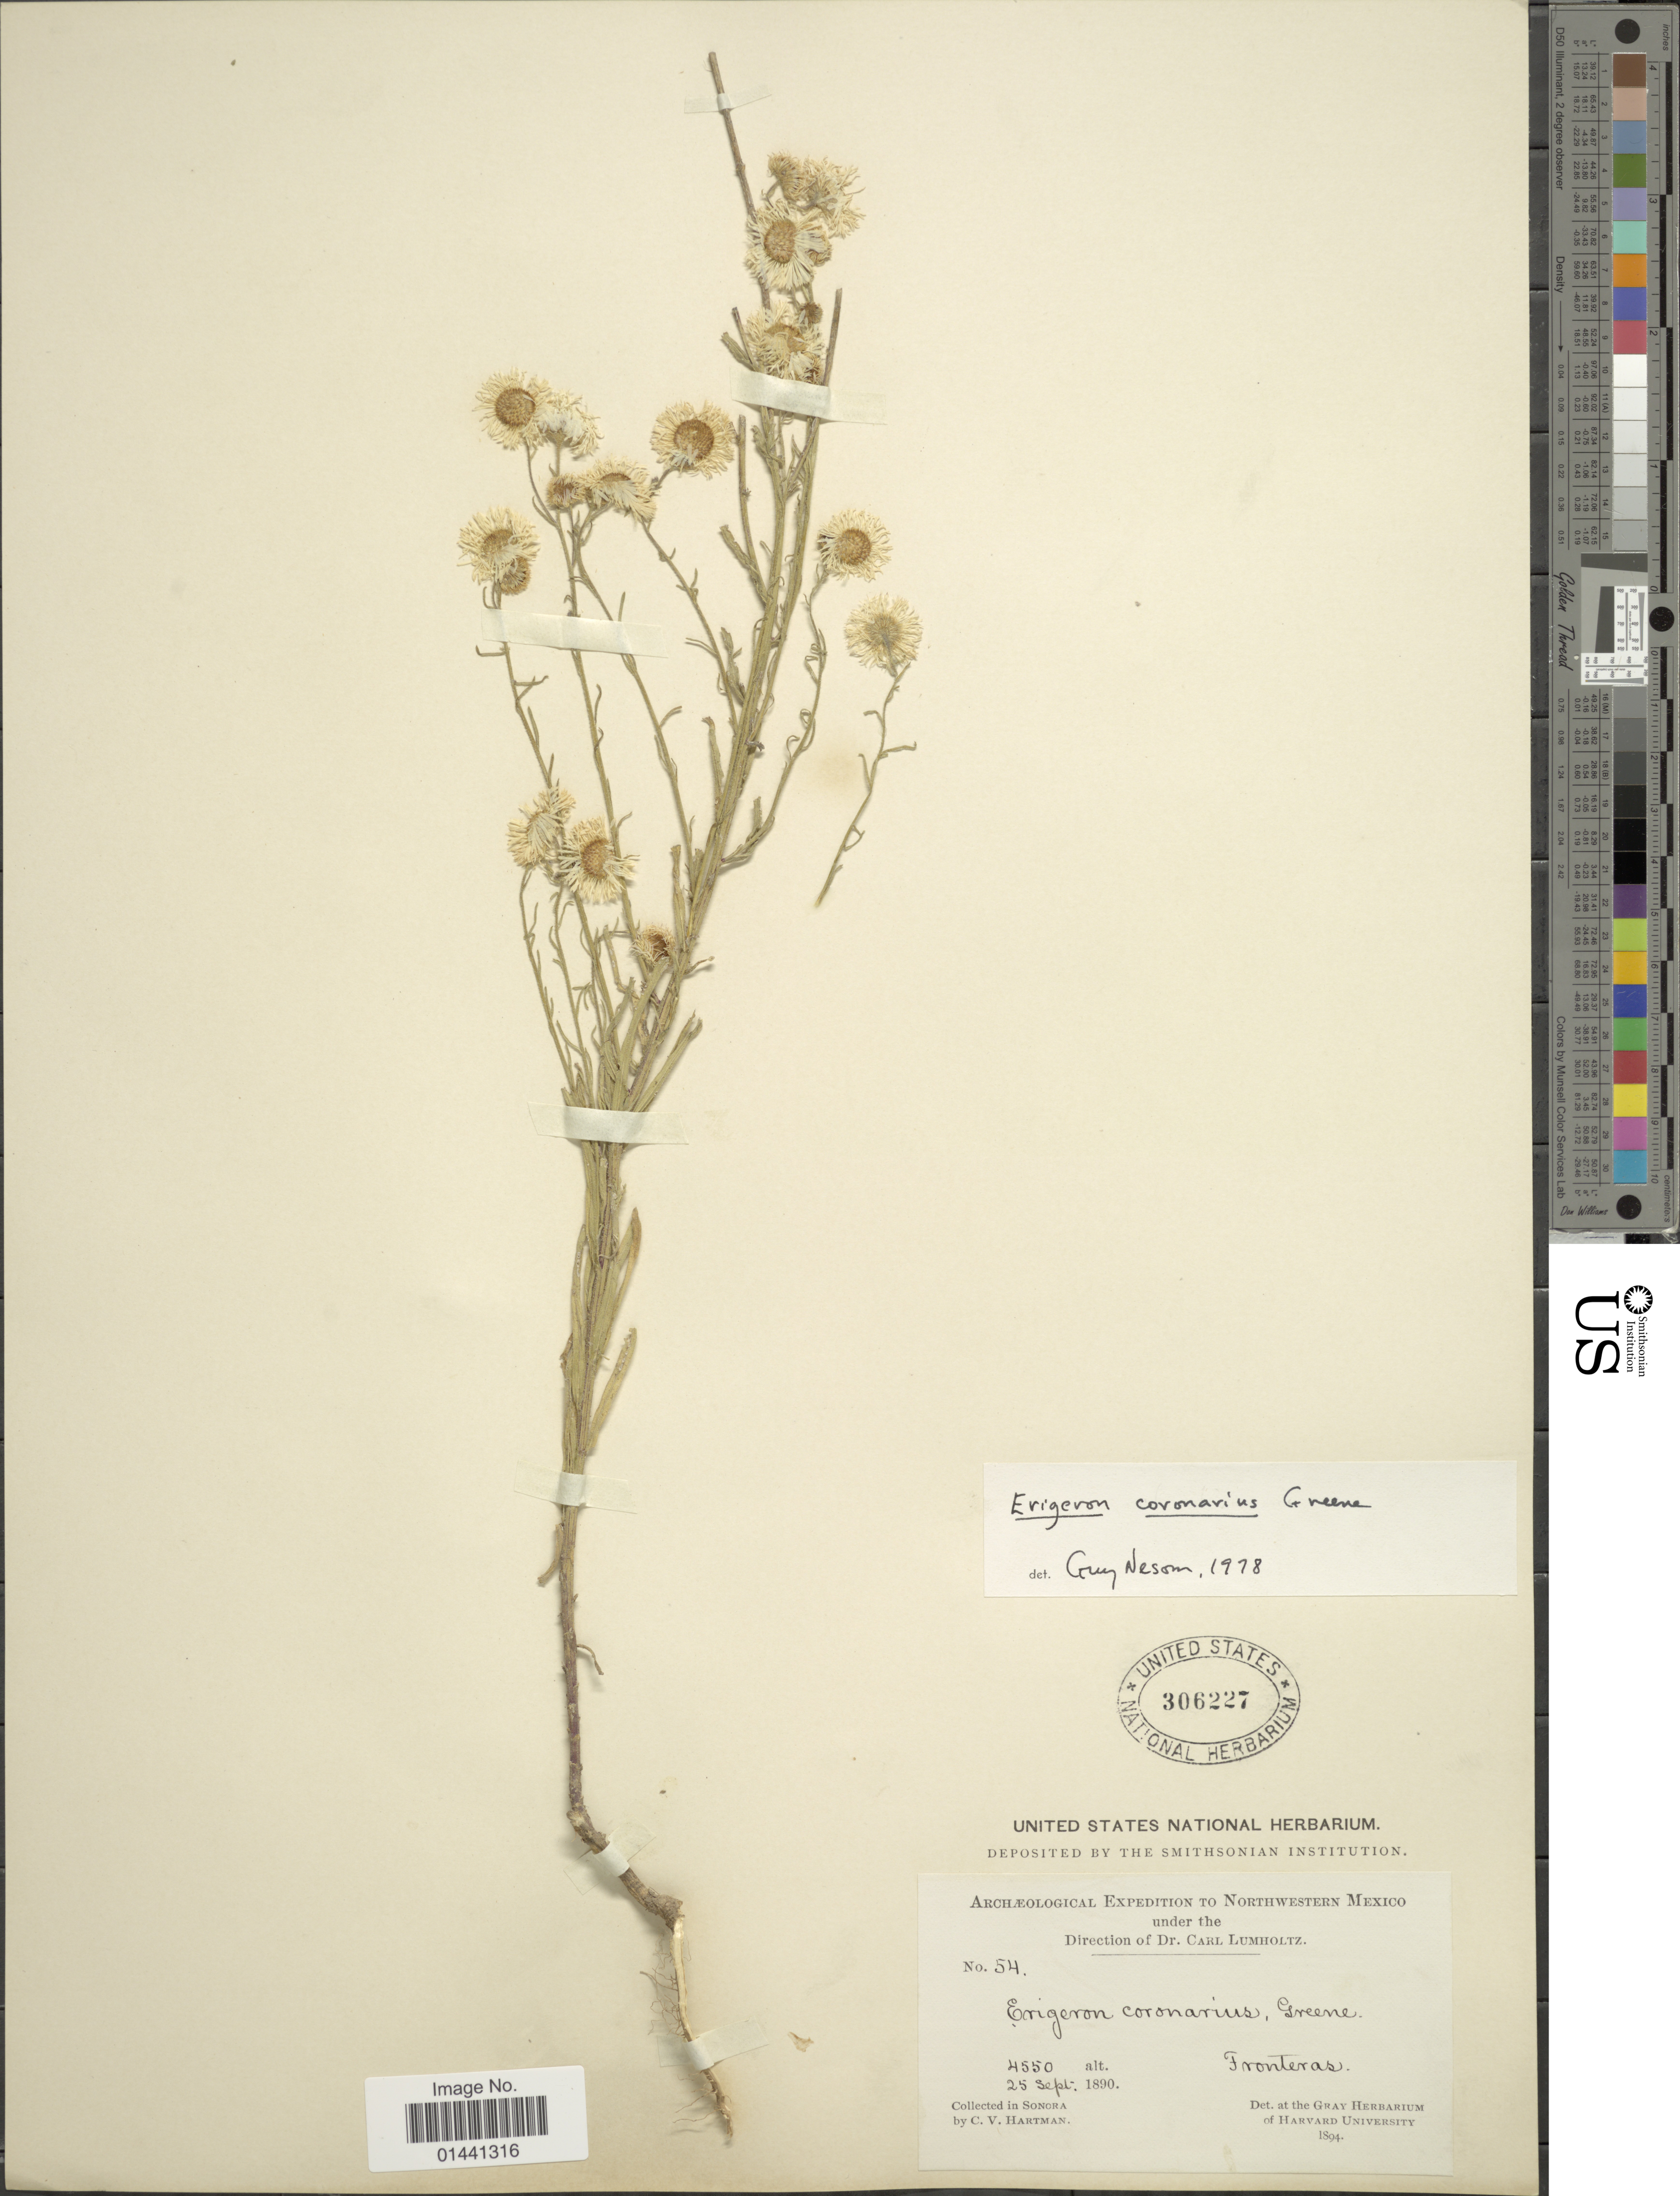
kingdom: Plantae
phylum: Tracheophyta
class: Magnoliopsida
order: Asterales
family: Asteraceae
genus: Erigeron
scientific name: Erigeron coronarius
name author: Greene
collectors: C. V. Hartman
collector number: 54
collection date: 1890-09-25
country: Mexico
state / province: Sonora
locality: Northwestern Mexico, Fronteras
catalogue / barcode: US 306227